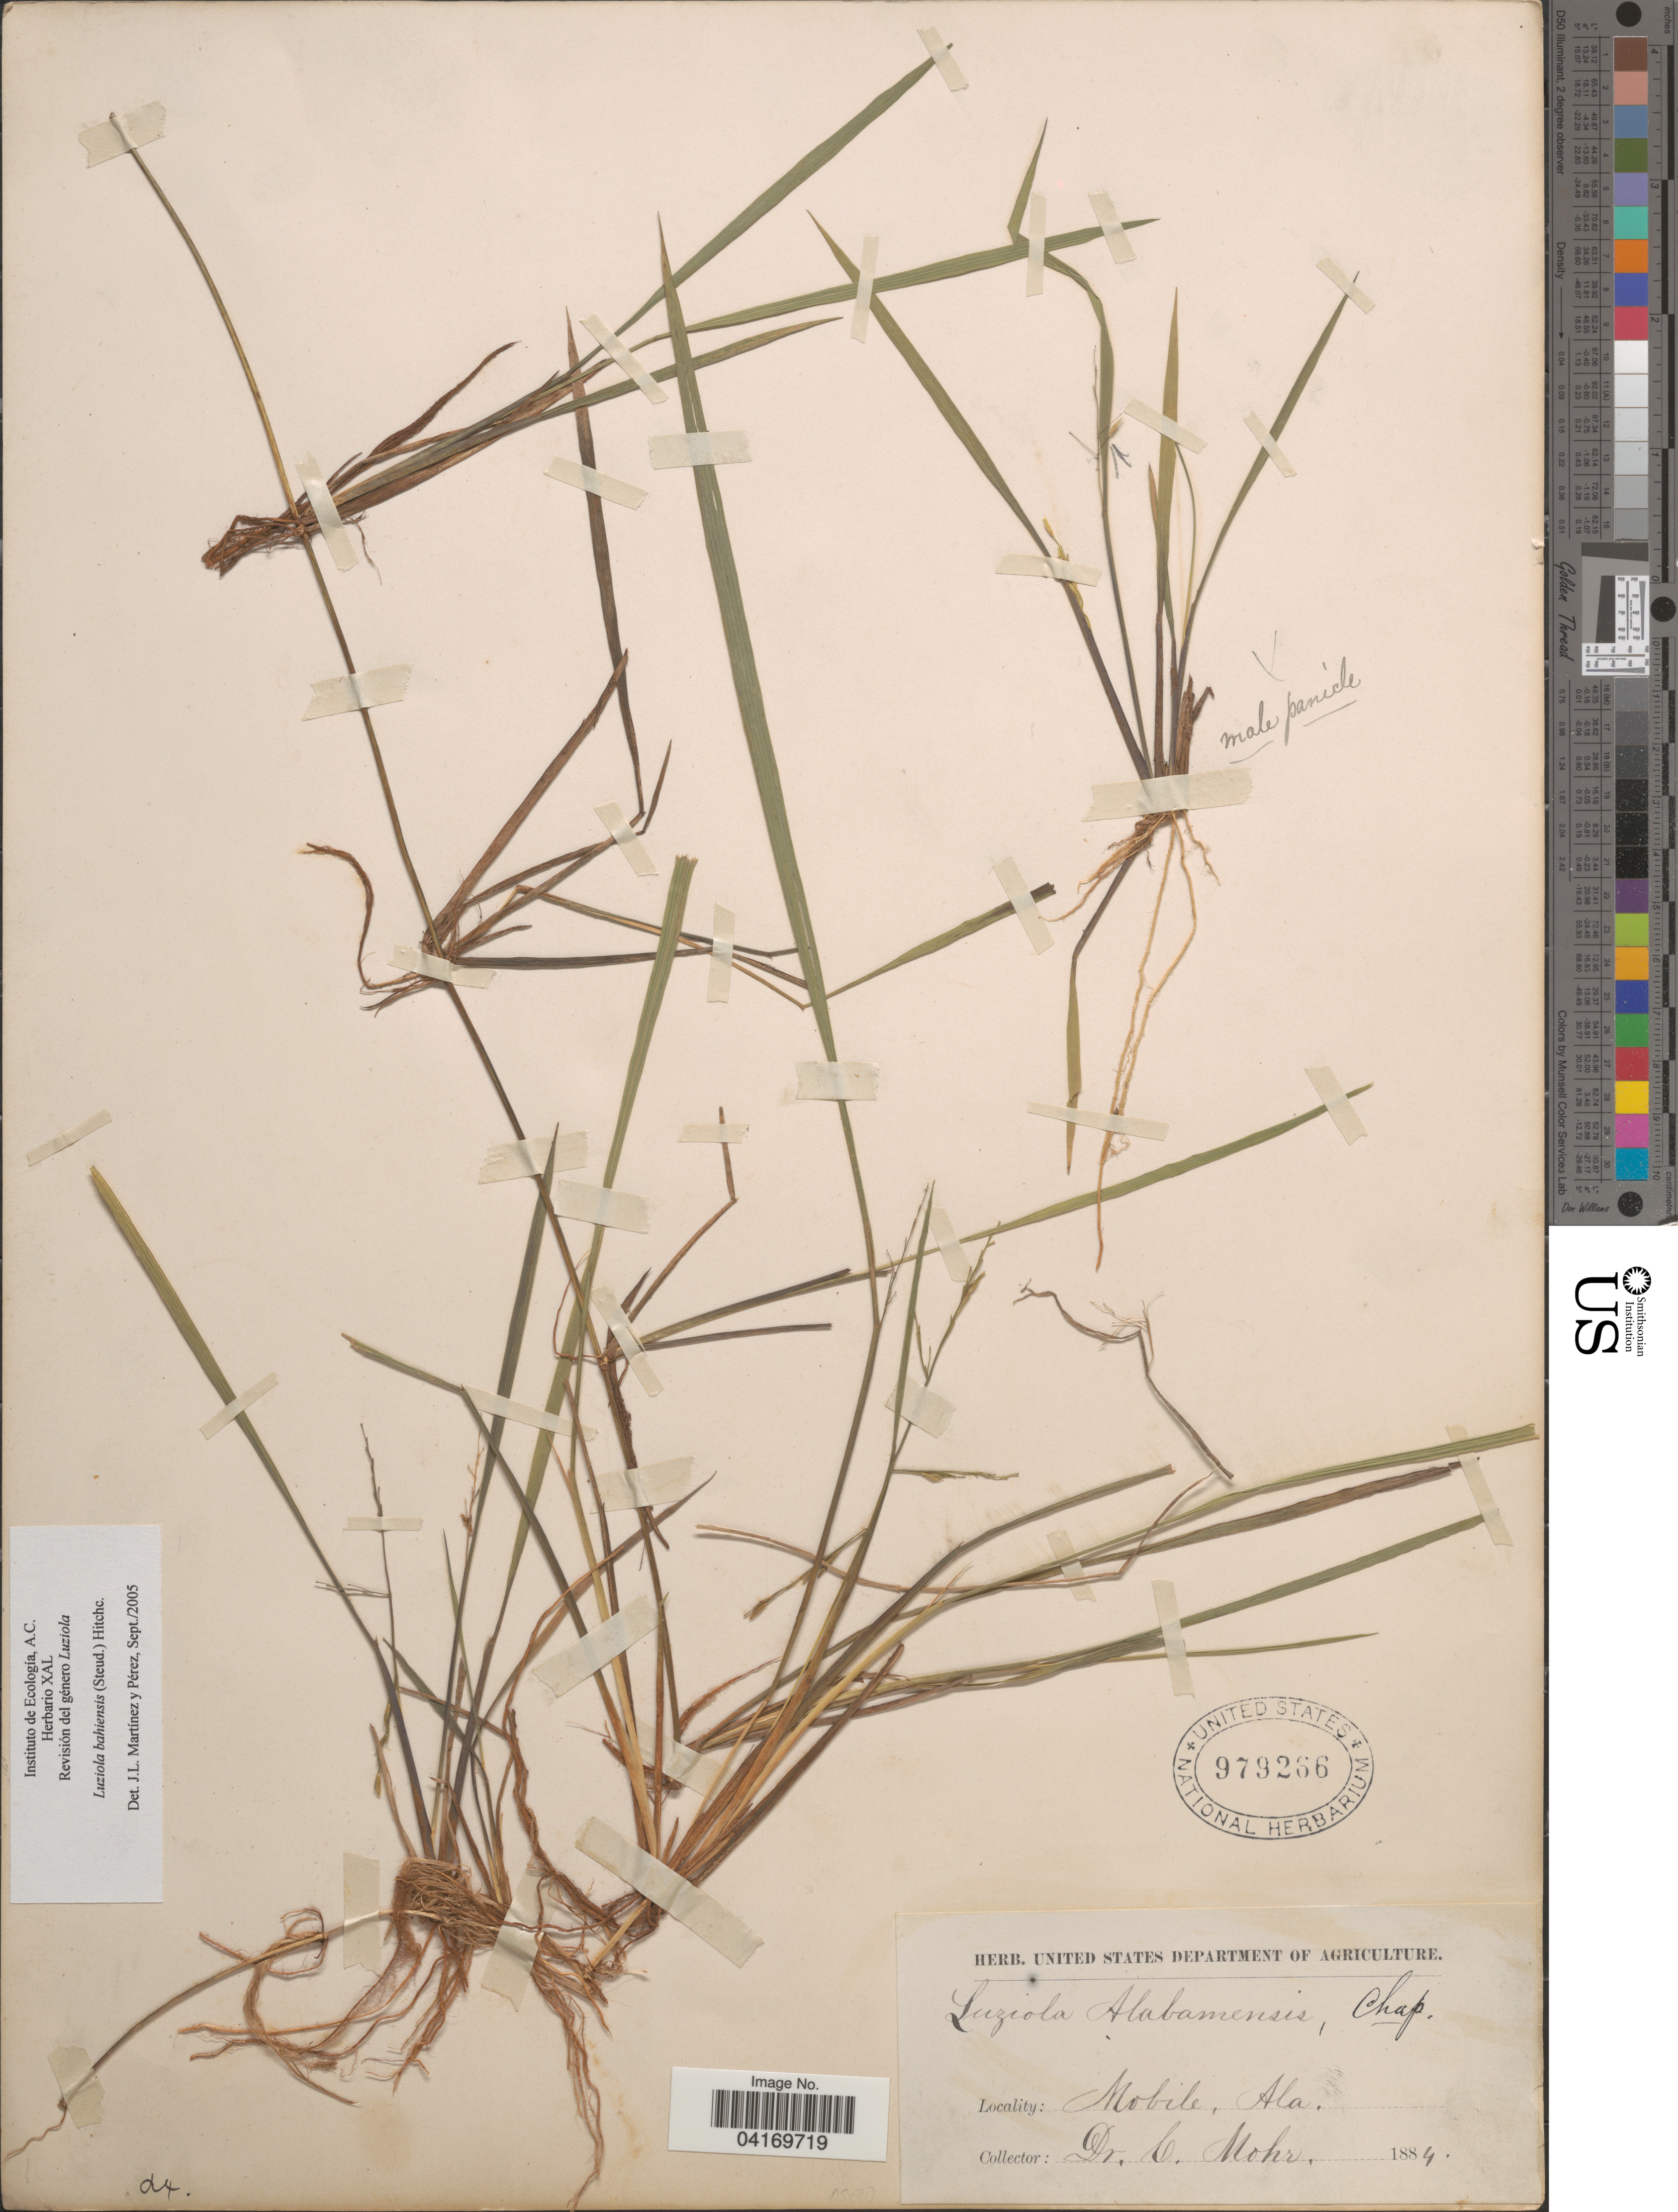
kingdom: Plantae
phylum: Tracheophyta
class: Liliopsida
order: Poales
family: Poaceae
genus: Luziola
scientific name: Luziola bahiensis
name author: (Steud.) Hitchc.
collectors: C. T. Mohr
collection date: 1884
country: United States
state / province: Alabama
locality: Mobile.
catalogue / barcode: US 979266